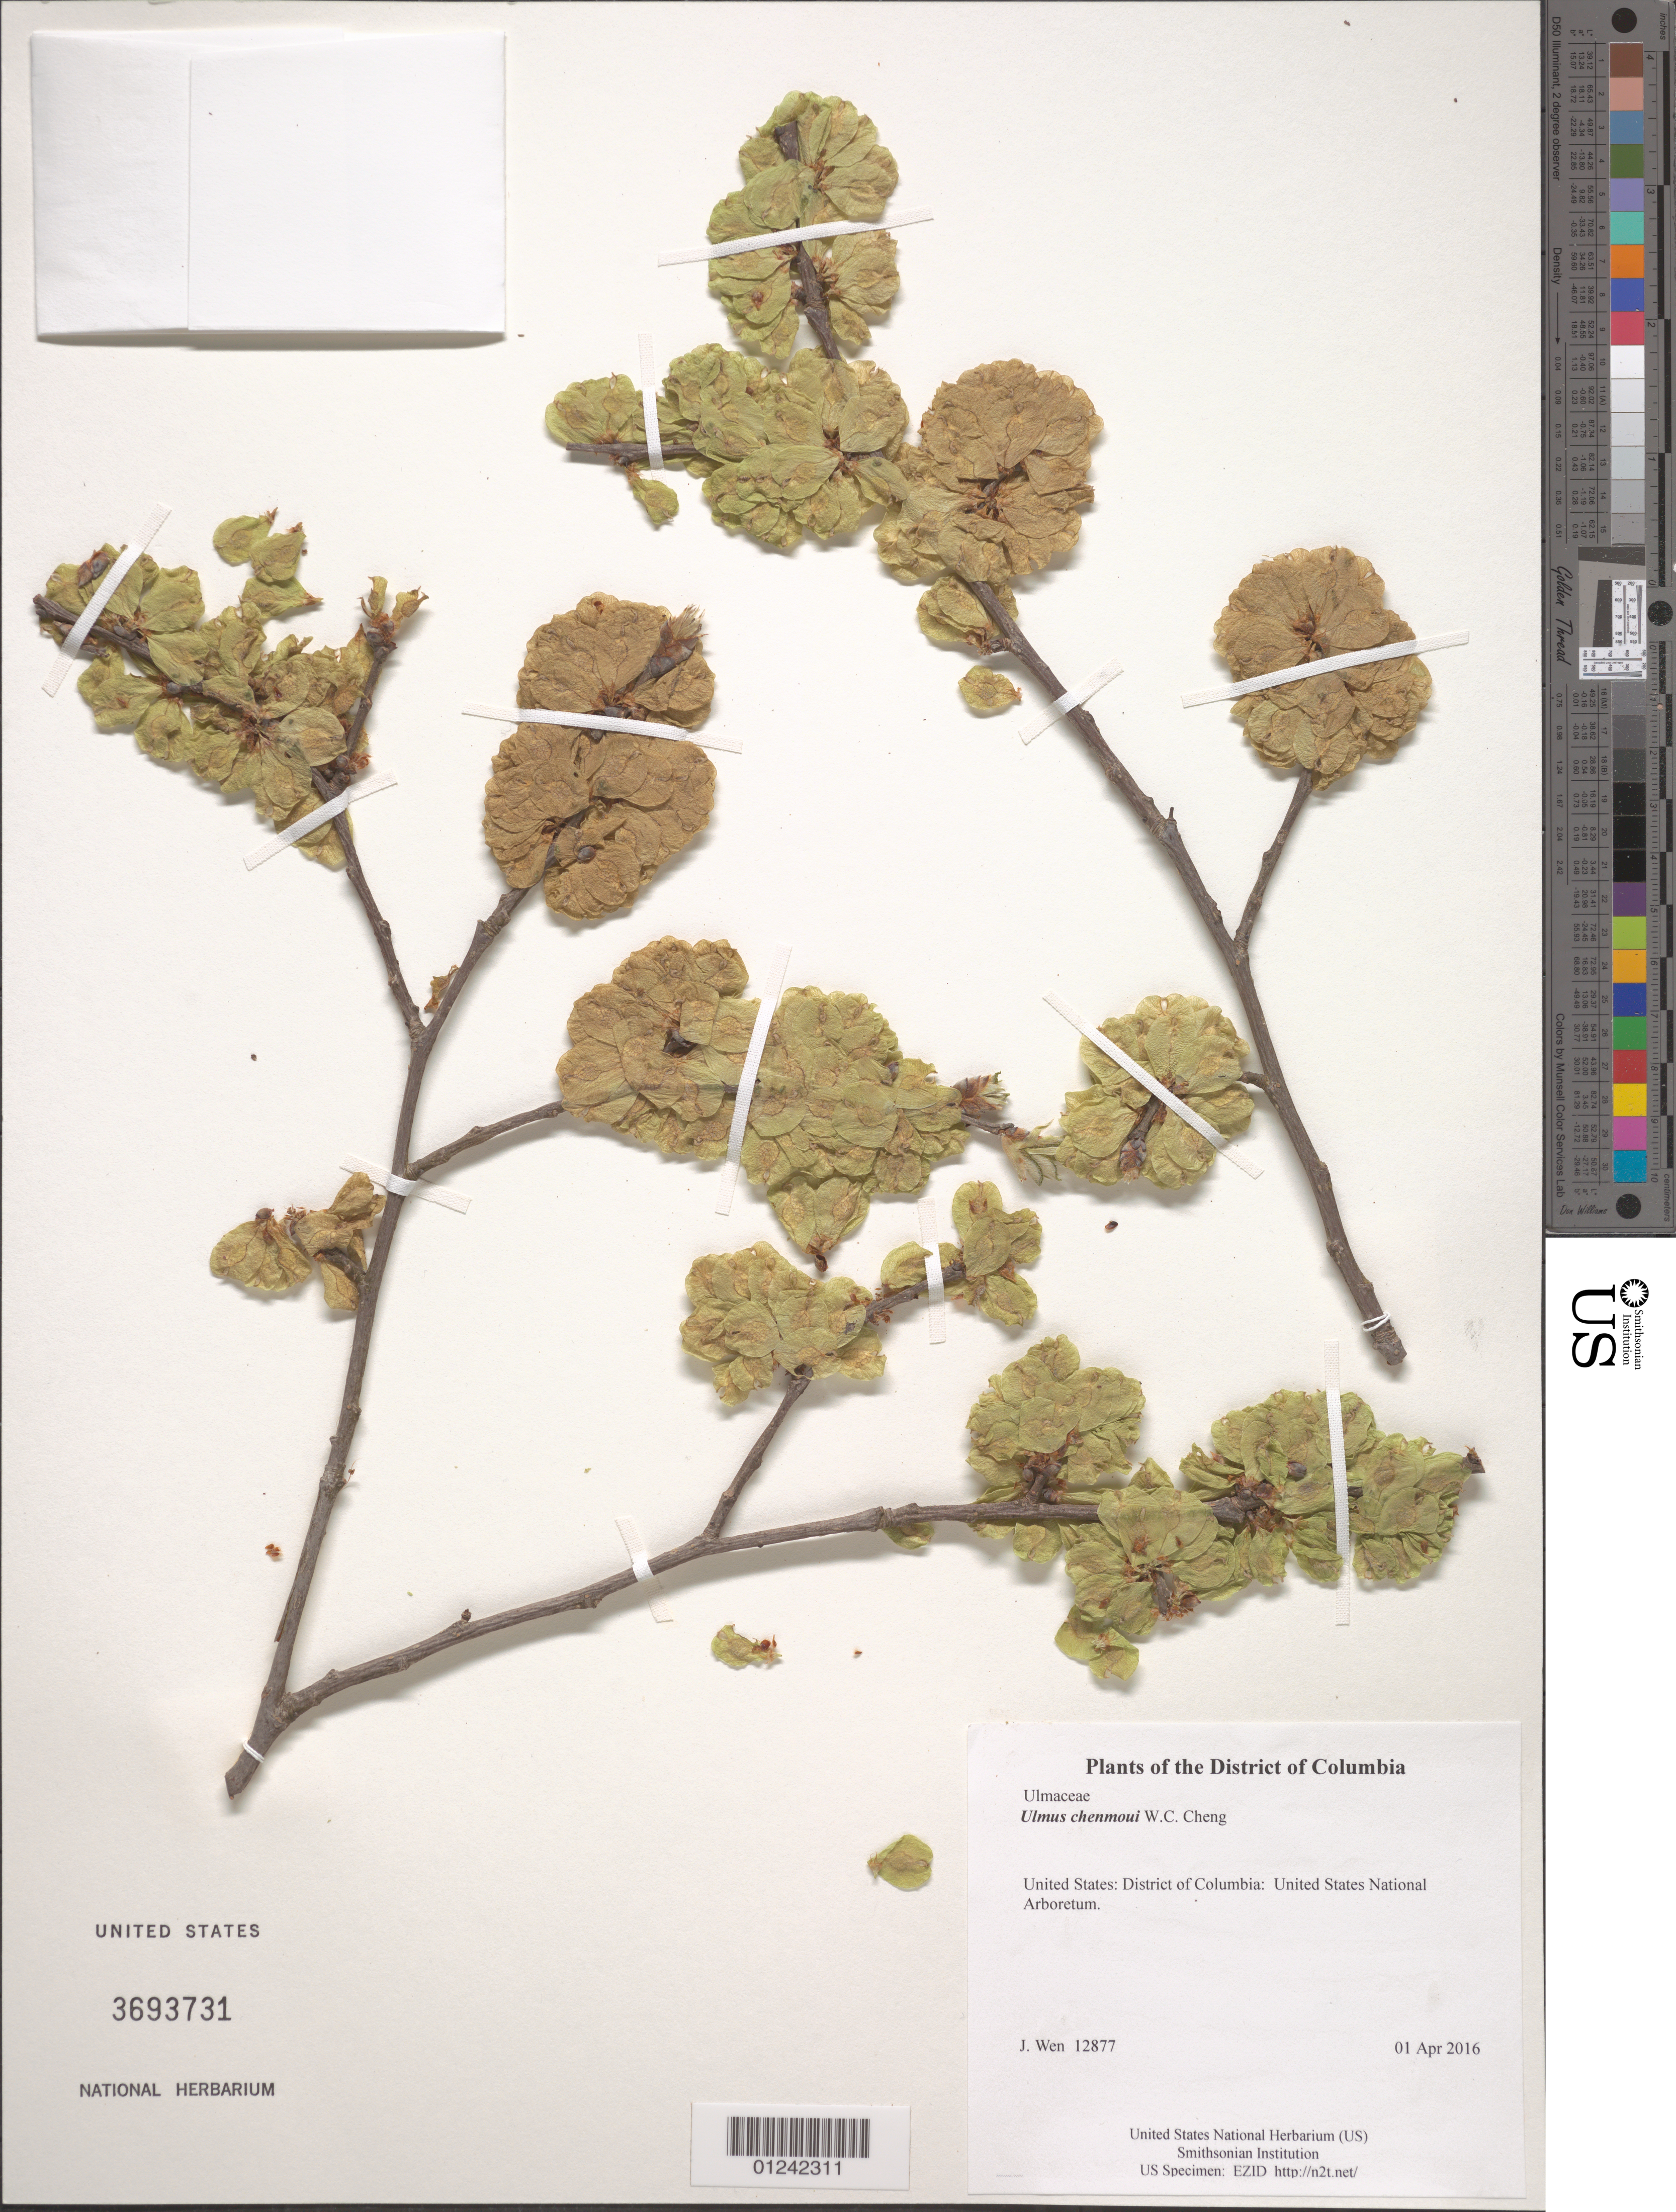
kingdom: Plantae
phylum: Tracheophyta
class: Magnoliopsida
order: Rosales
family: Ulmaceae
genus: Ulmus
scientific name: Ulmus chenmoui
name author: W.C. Cheng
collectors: J. Wen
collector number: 12877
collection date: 2016-04-01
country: United States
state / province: District of Columbia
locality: United States National Arboretum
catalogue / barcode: US 3693731